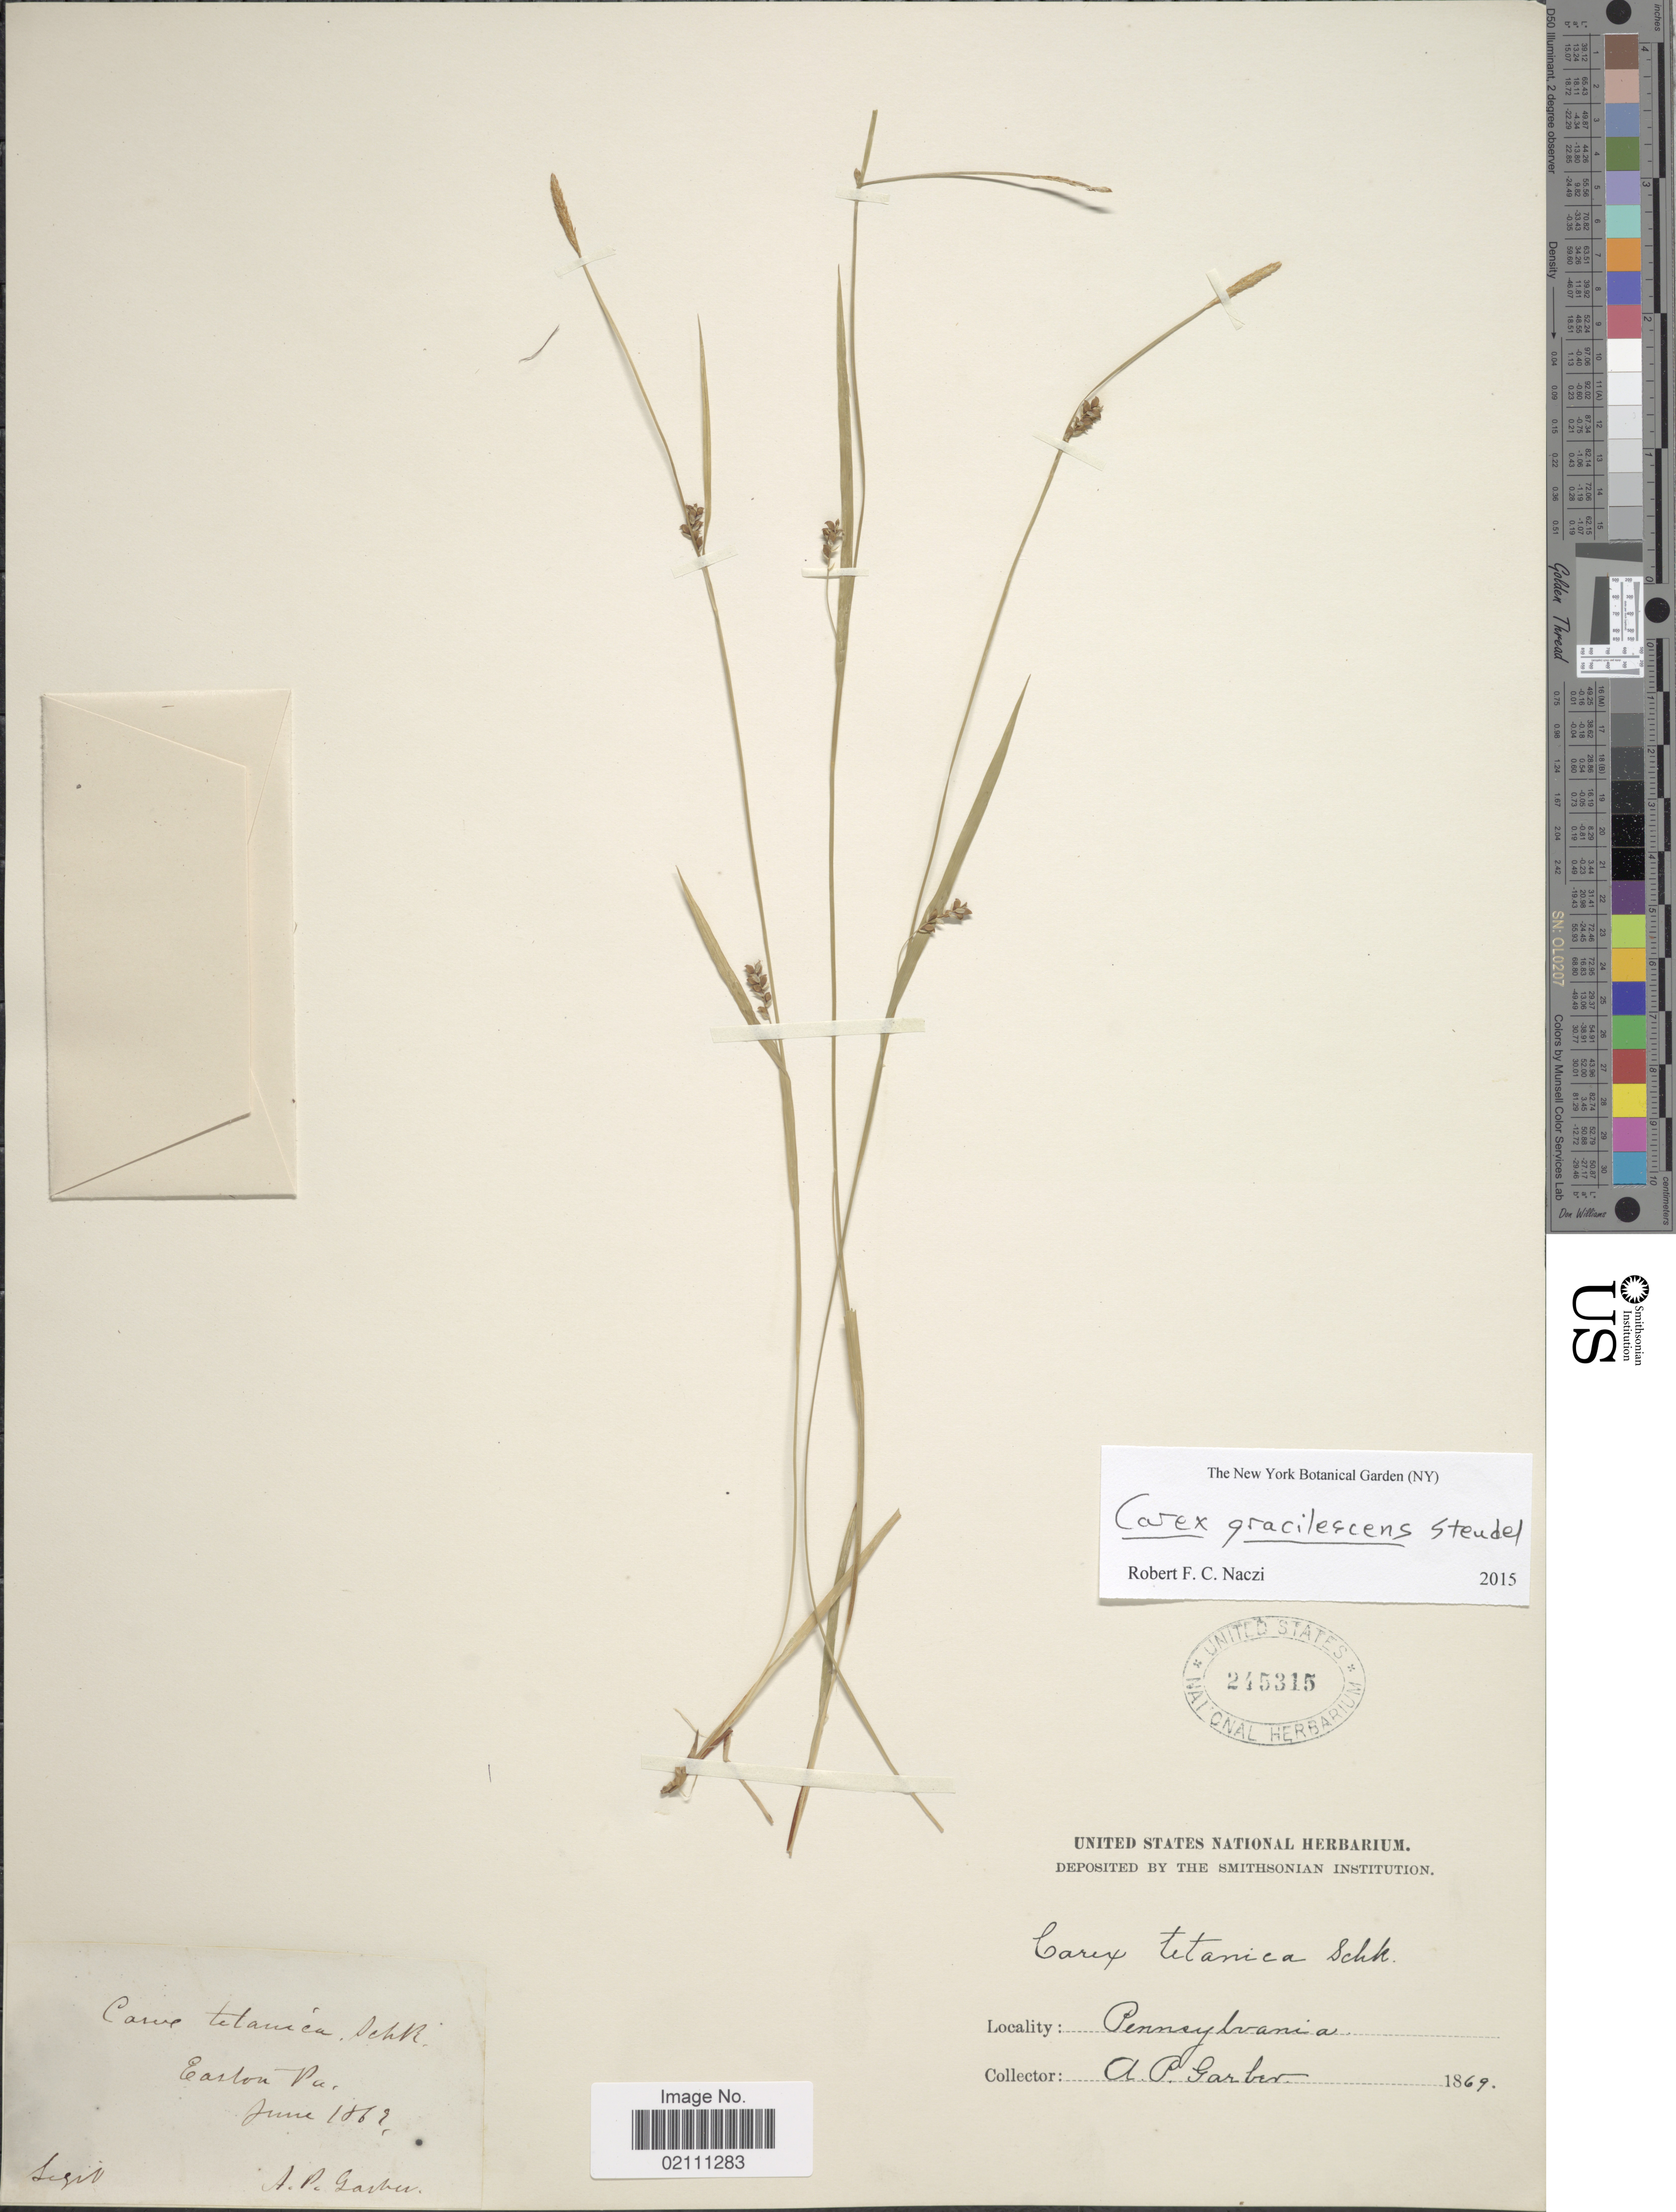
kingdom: Plantae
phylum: Tracheophyta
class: Liliopsida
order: Poales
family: Cyperaceae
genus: Carex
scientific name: Carex gracilescens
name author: Steud.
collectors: A. P. Garber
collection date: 1869-06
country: United States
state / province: Pennsylvania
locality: Easton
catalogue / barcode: US 245315